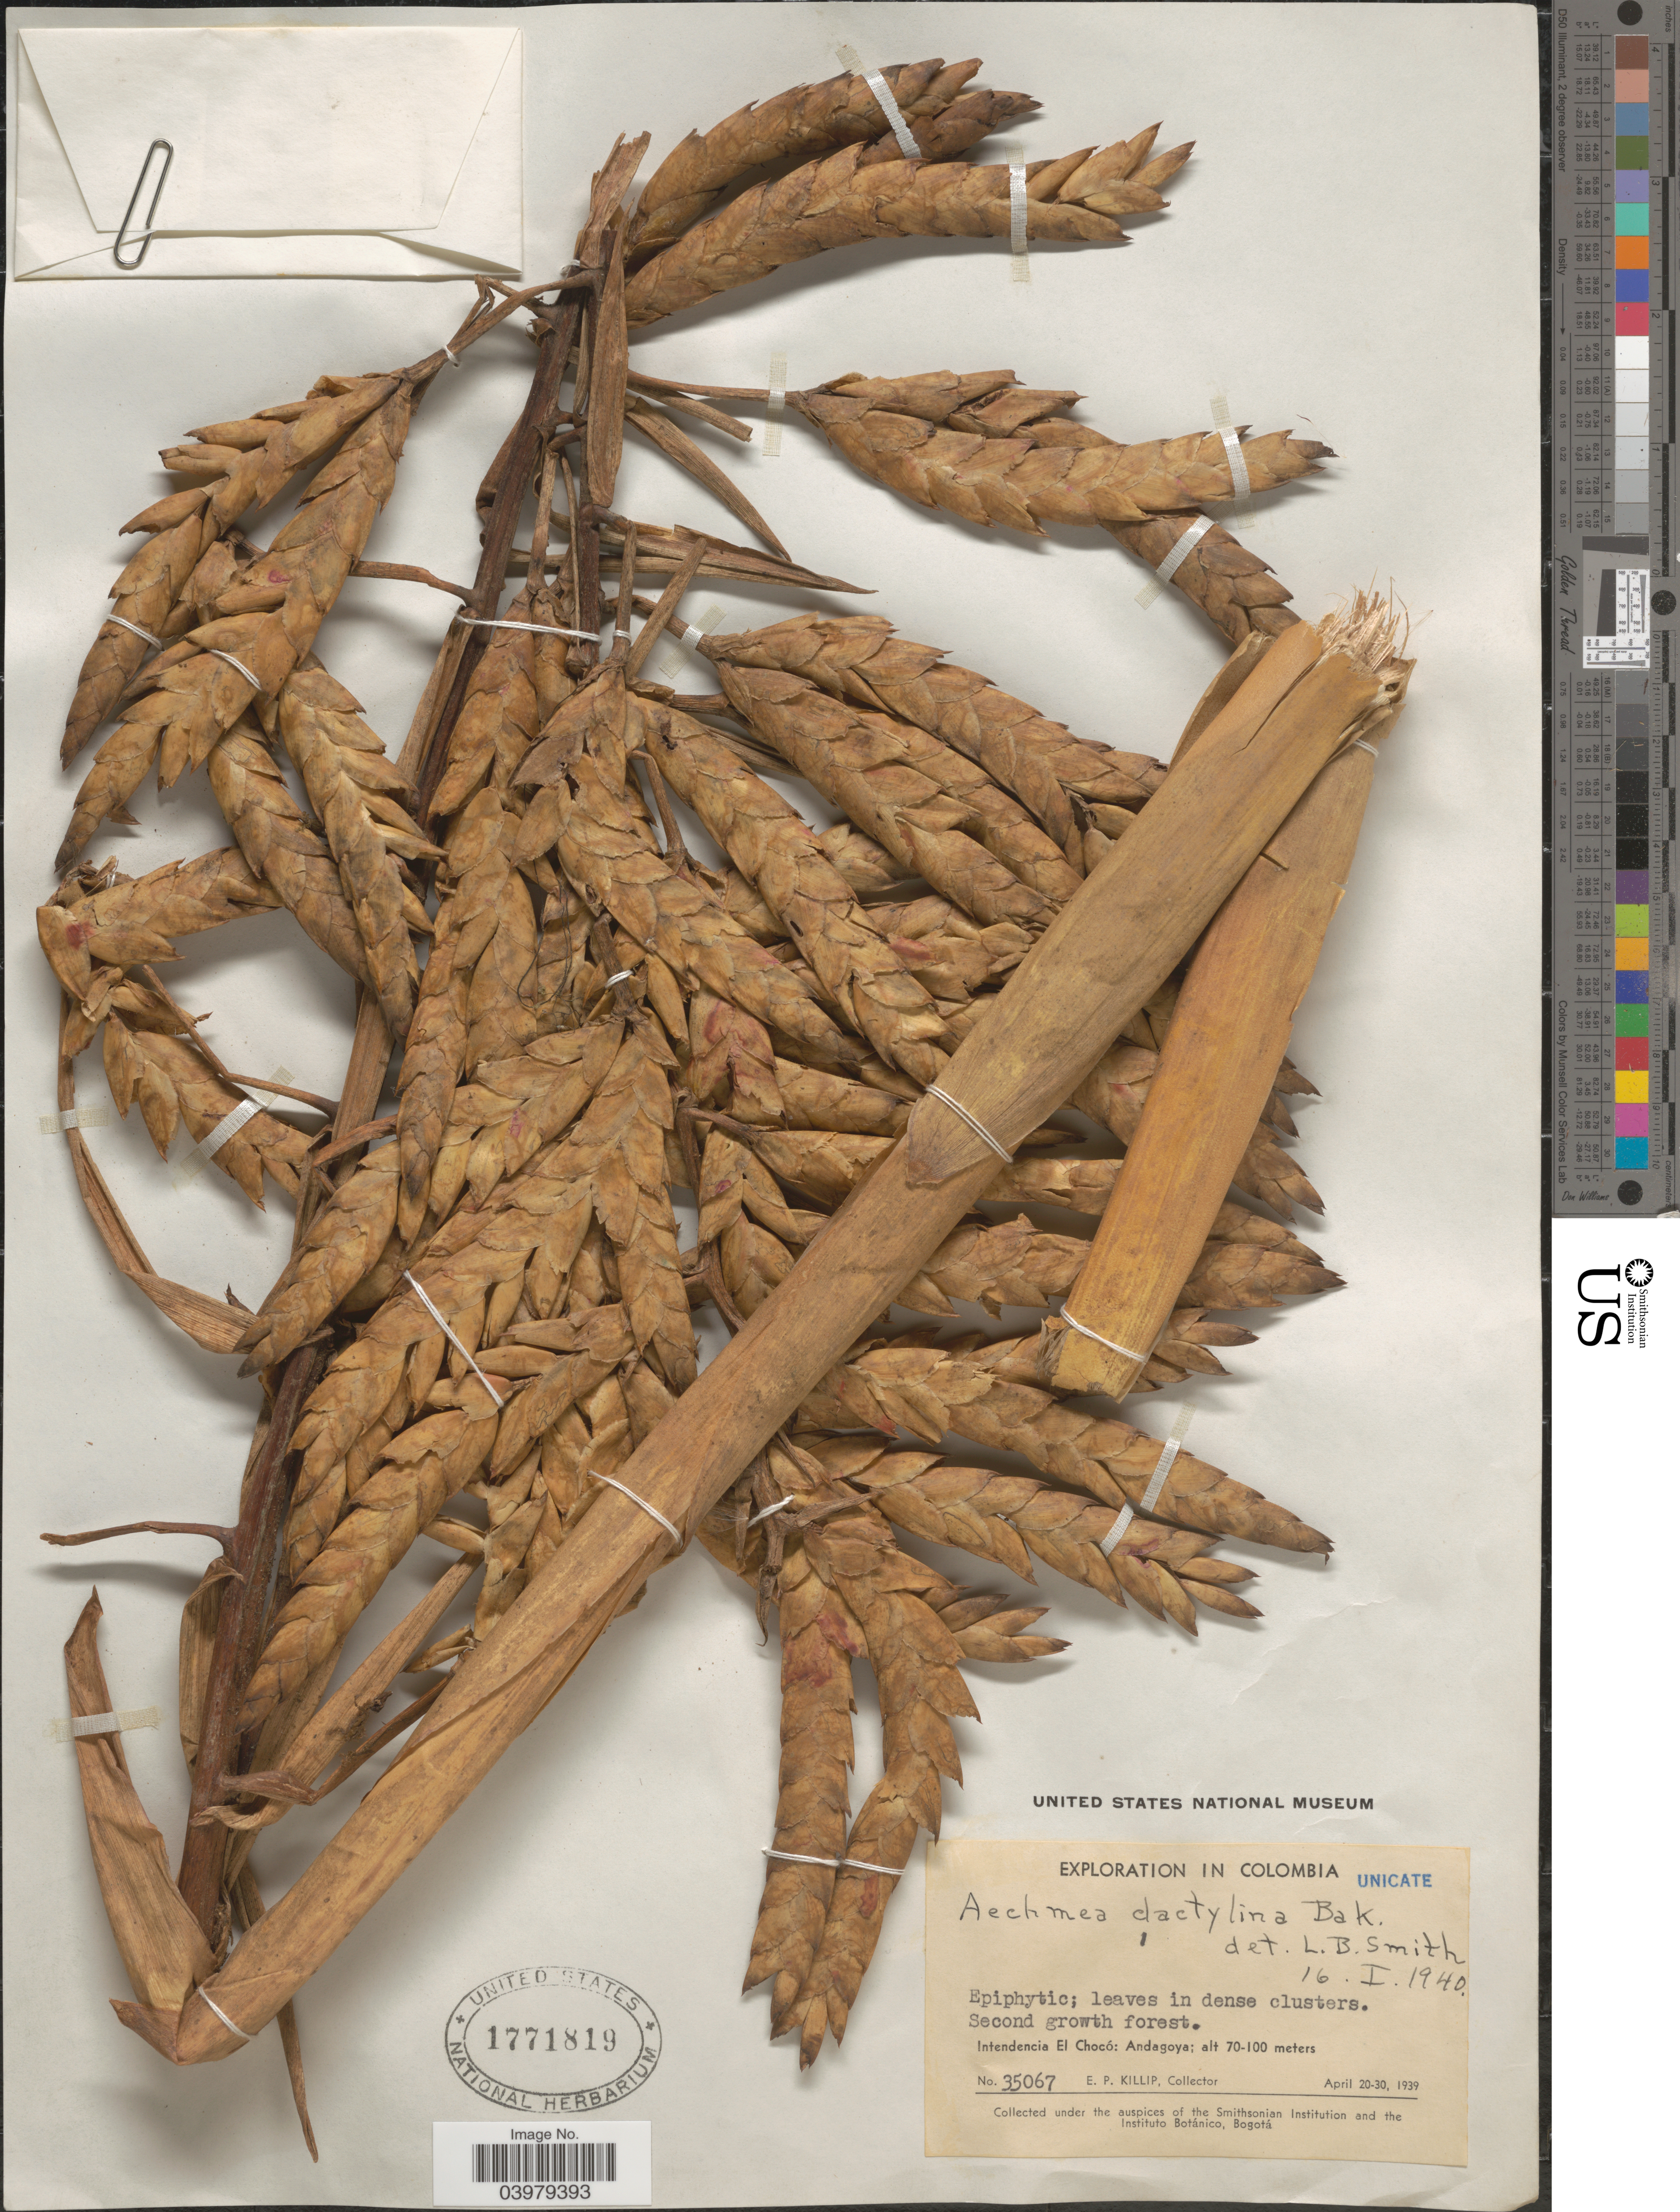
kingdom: Plantae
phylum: Tracheophyta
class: Liliopsida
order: Poales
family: Bromeliaceae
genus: Aechmea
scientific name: Aechmea dactylina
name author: Baker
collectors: E. P. Killip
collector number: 35067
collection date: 1939-04-20/1939-04-30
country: Colombia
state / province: Chocó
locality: Intendencia El Chocó: Andagoya.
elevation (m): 70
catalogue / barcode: US 1771819